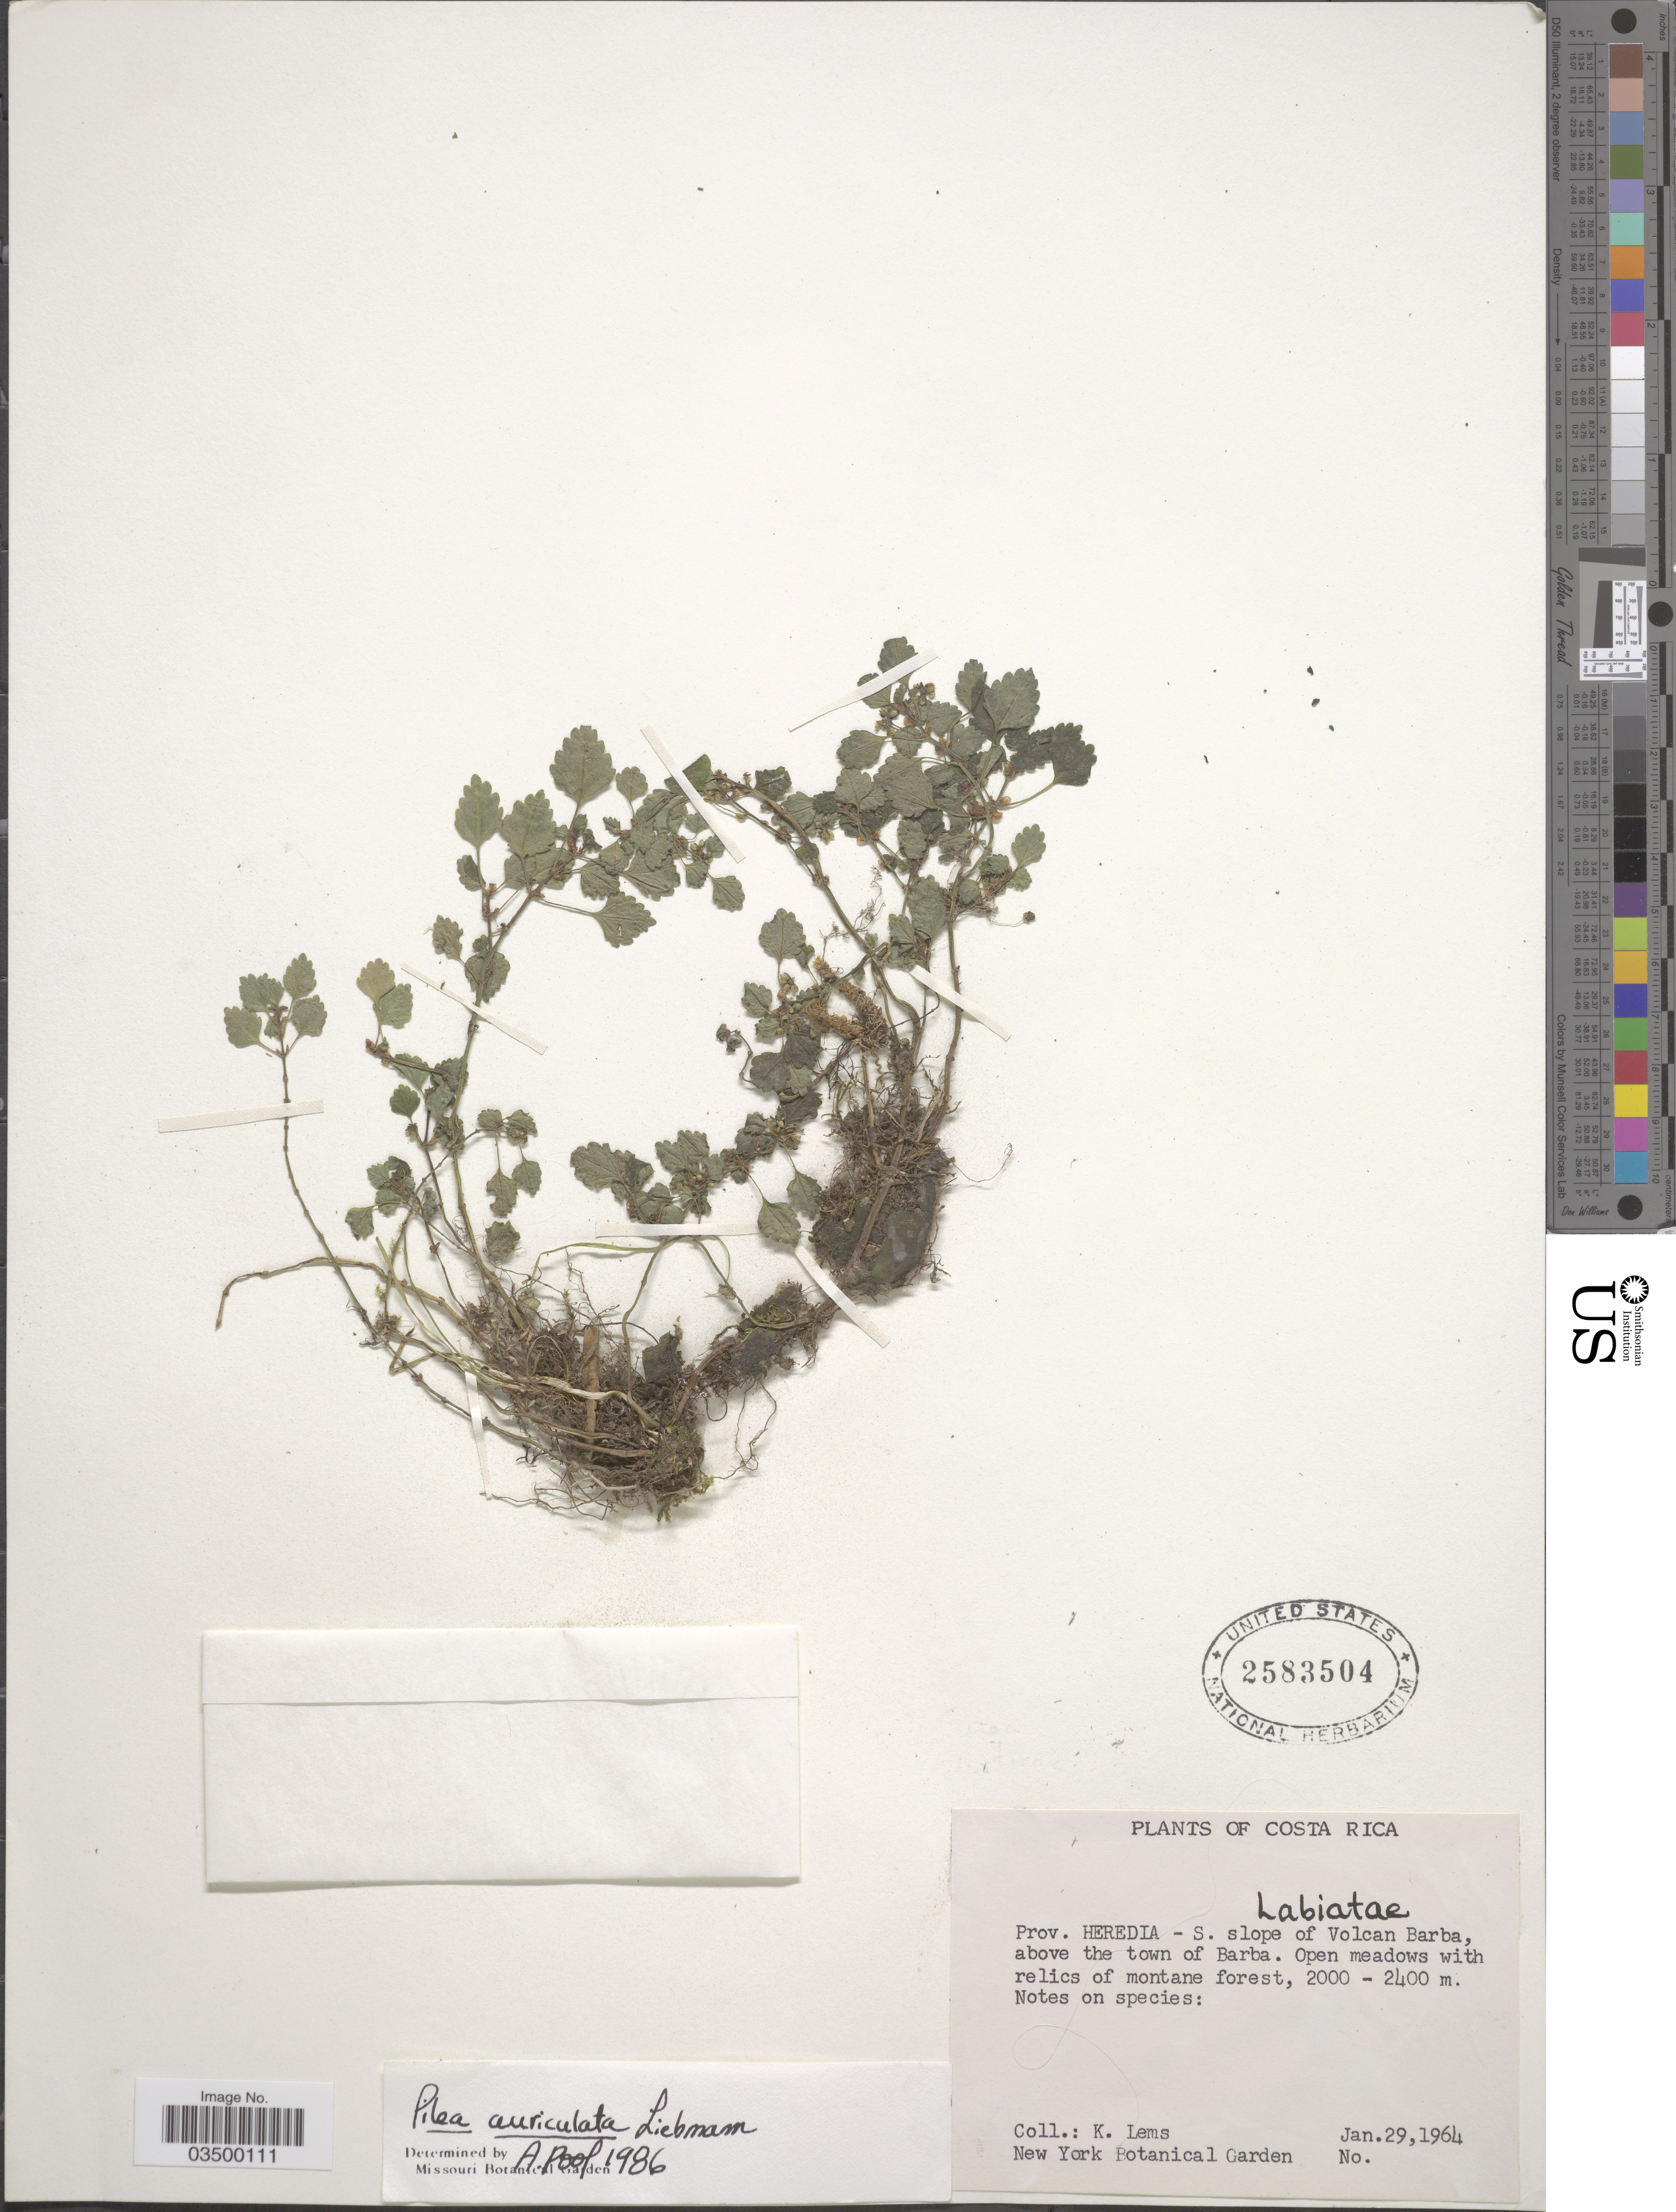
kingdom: Plantae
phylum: Tracheophyta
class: Magnoliopsida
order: Rosales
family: Urticaceae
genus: Pilea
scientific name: Pilea auriculata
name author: Liebm.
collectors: K. Lems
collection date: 1964-01-29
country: Costa Rica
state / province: Heredia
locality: S. slope of Volcan Barba, above the town of Barba.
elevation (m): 2000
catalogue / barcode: US 2583504